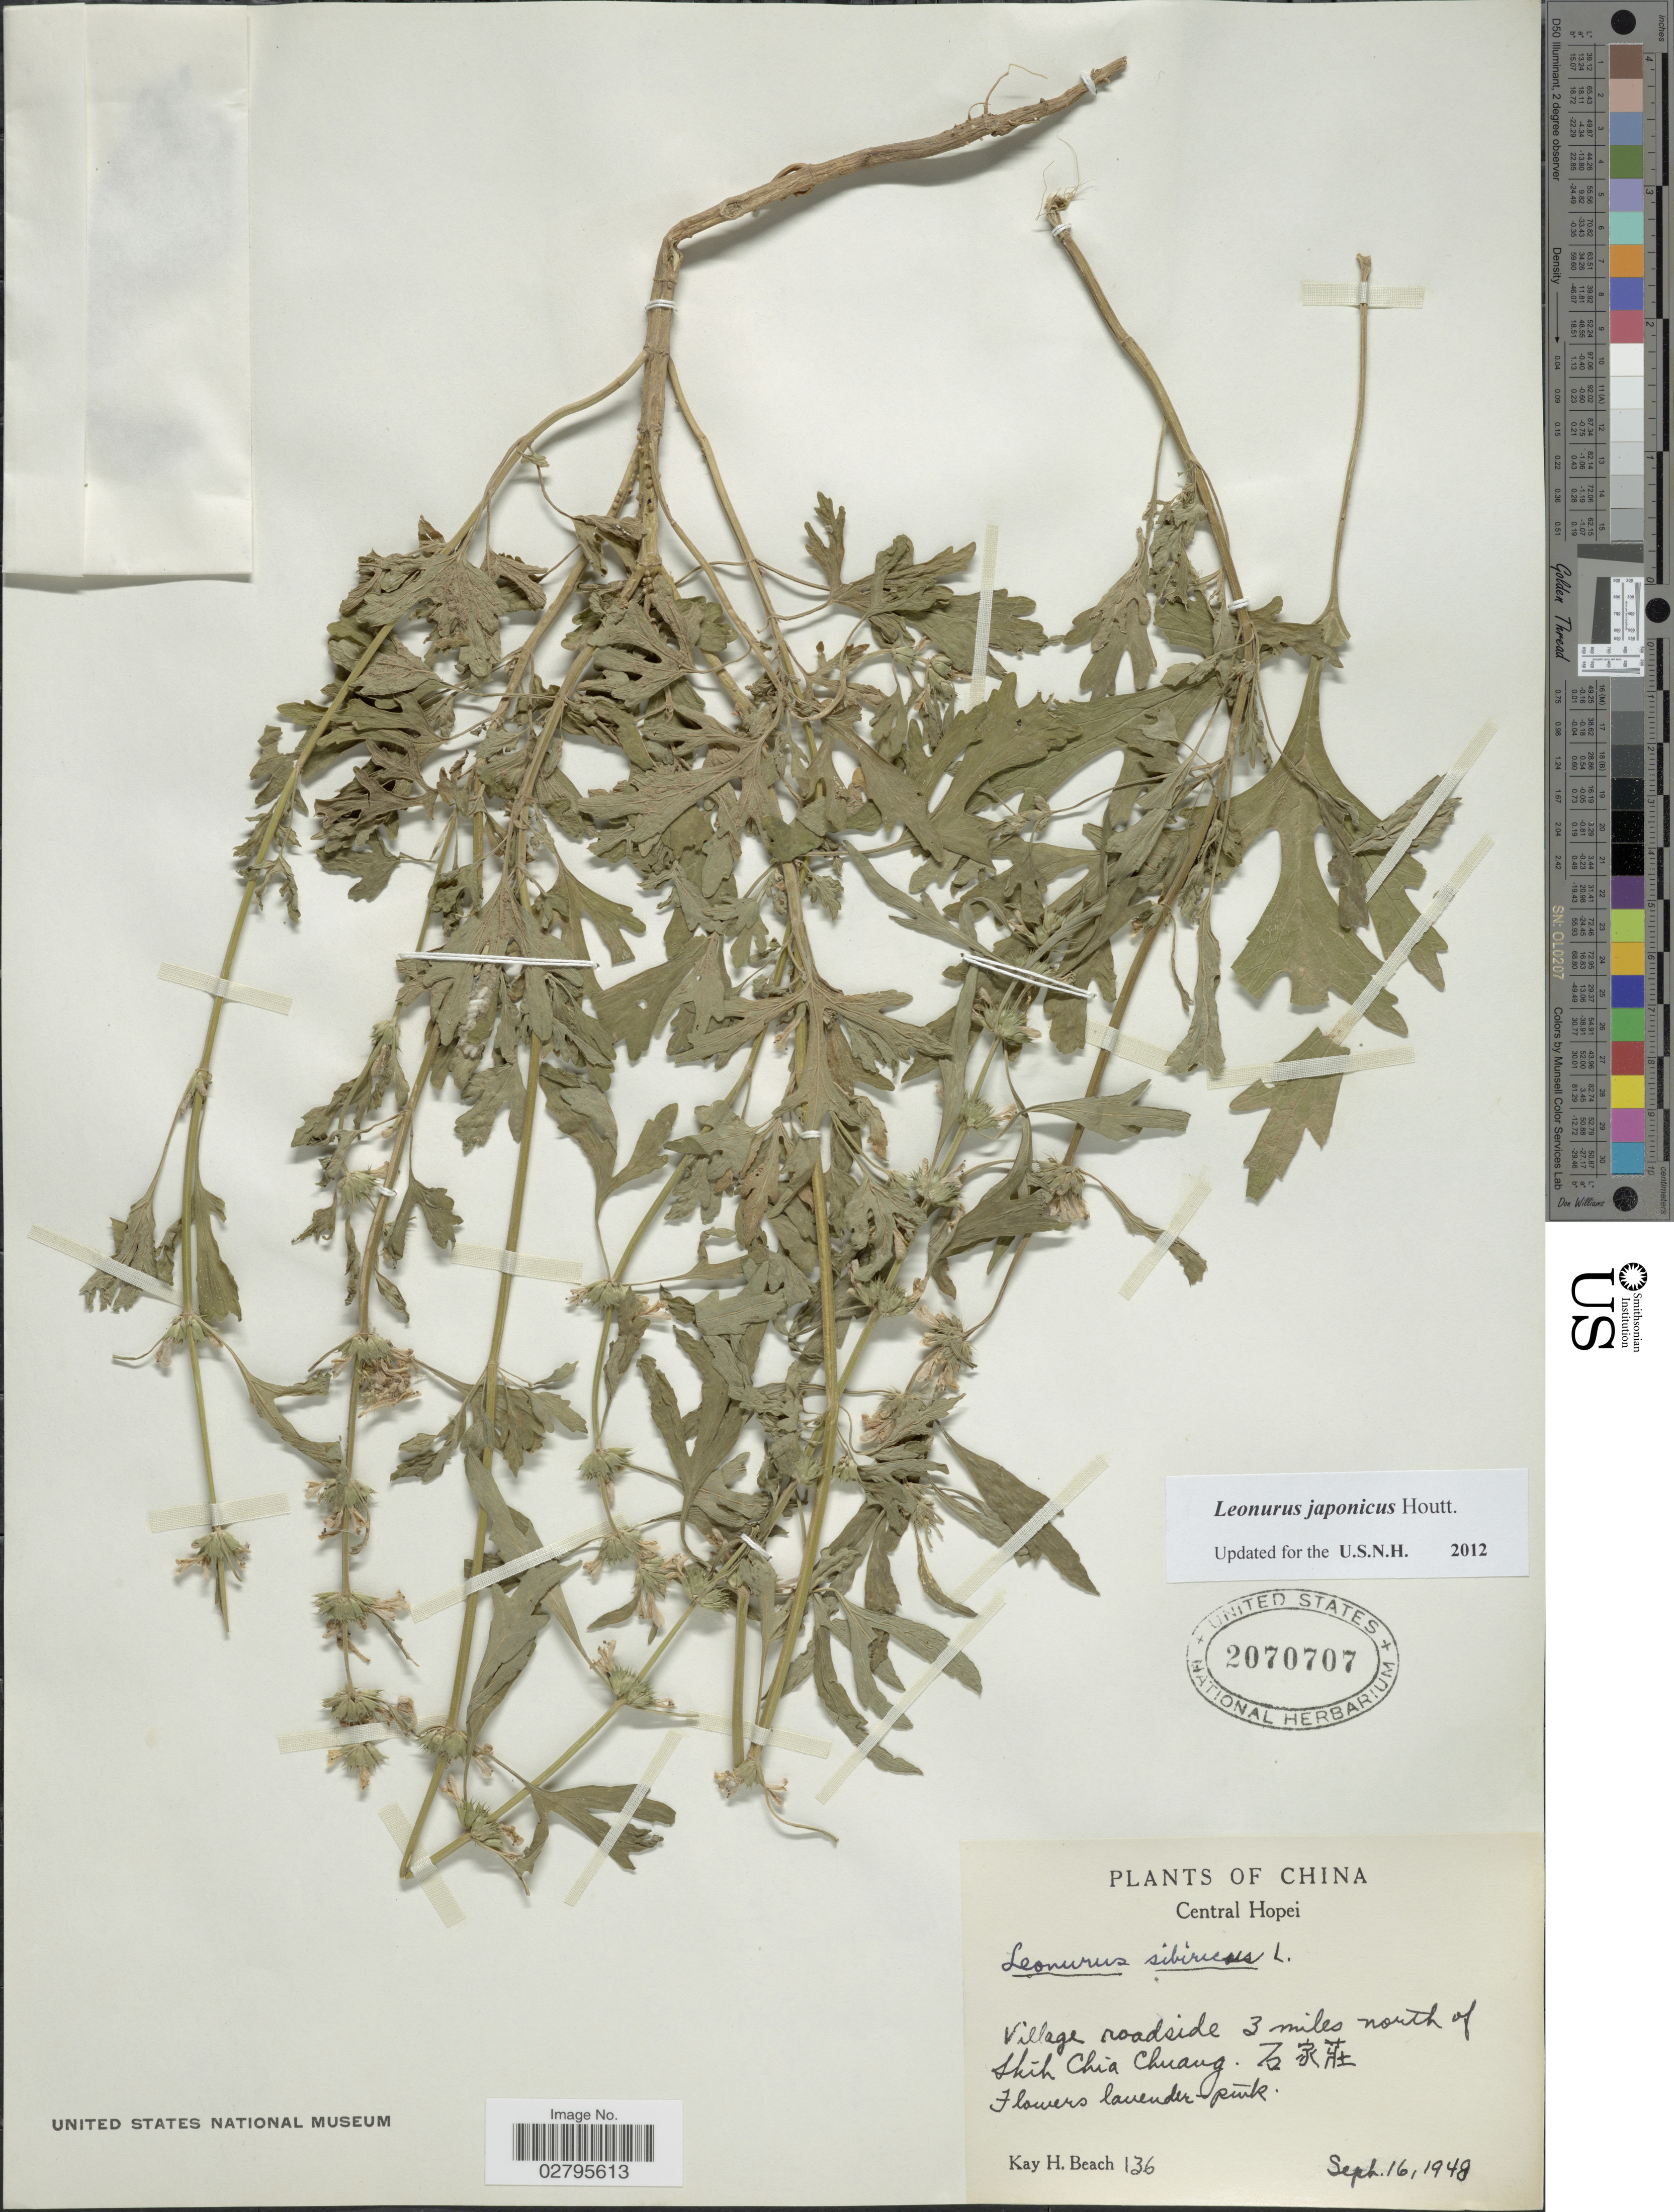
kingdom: Plantae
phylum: Tracheophyta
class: Magnoliopsida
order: Lamiales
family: Lamiaceae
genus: Leonurus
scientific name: Leonurus japonicus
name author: Houtt.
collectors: K. H. Beach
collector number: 136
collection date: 1948-09-16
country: China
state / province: Hebei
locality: Central Hopei. Village roadside 3 miles north of Shih Chia Chuang.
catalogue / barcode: US 2070707